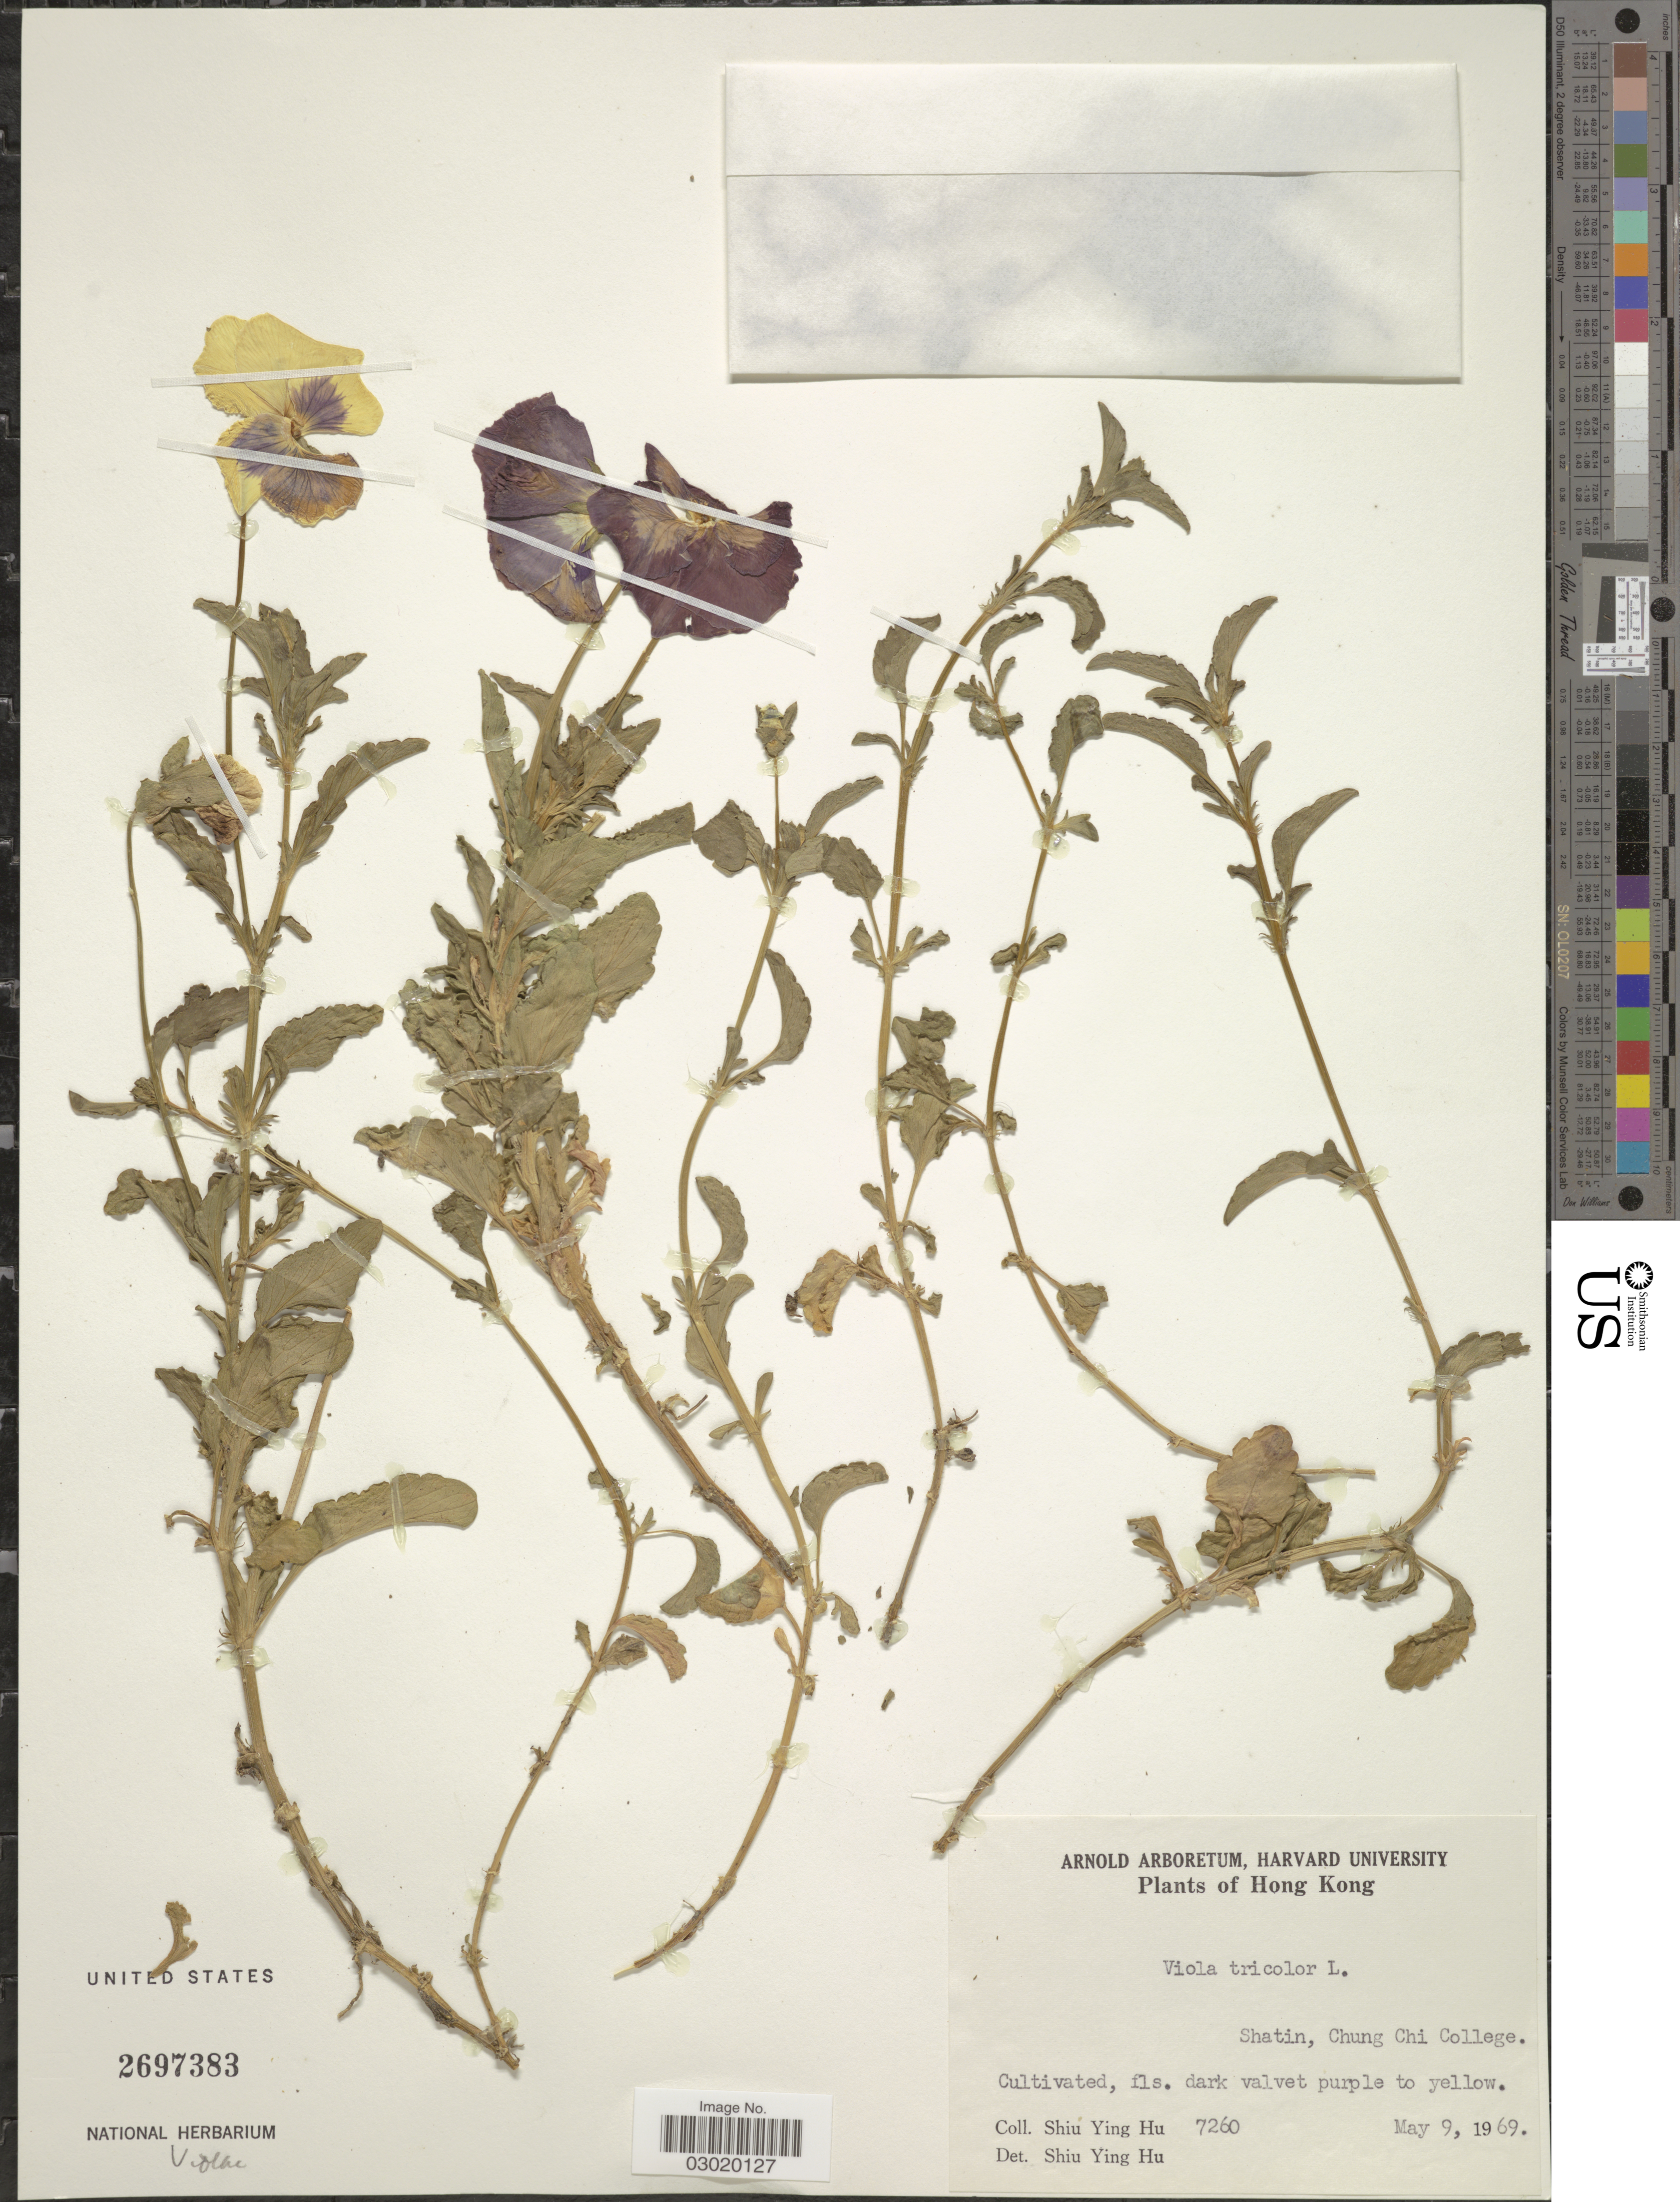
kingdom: Plantae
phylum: Tracheophyta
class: Magnoliopsida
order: Malpighiales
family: Violaceae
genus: Viola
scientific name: Viola tricolor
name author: L.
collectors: S. Y. Hu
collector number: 7260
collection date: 1969-05-09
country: China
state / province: Hong Kong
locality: Shatin, Chung Chi College.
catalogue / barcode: US 2697383